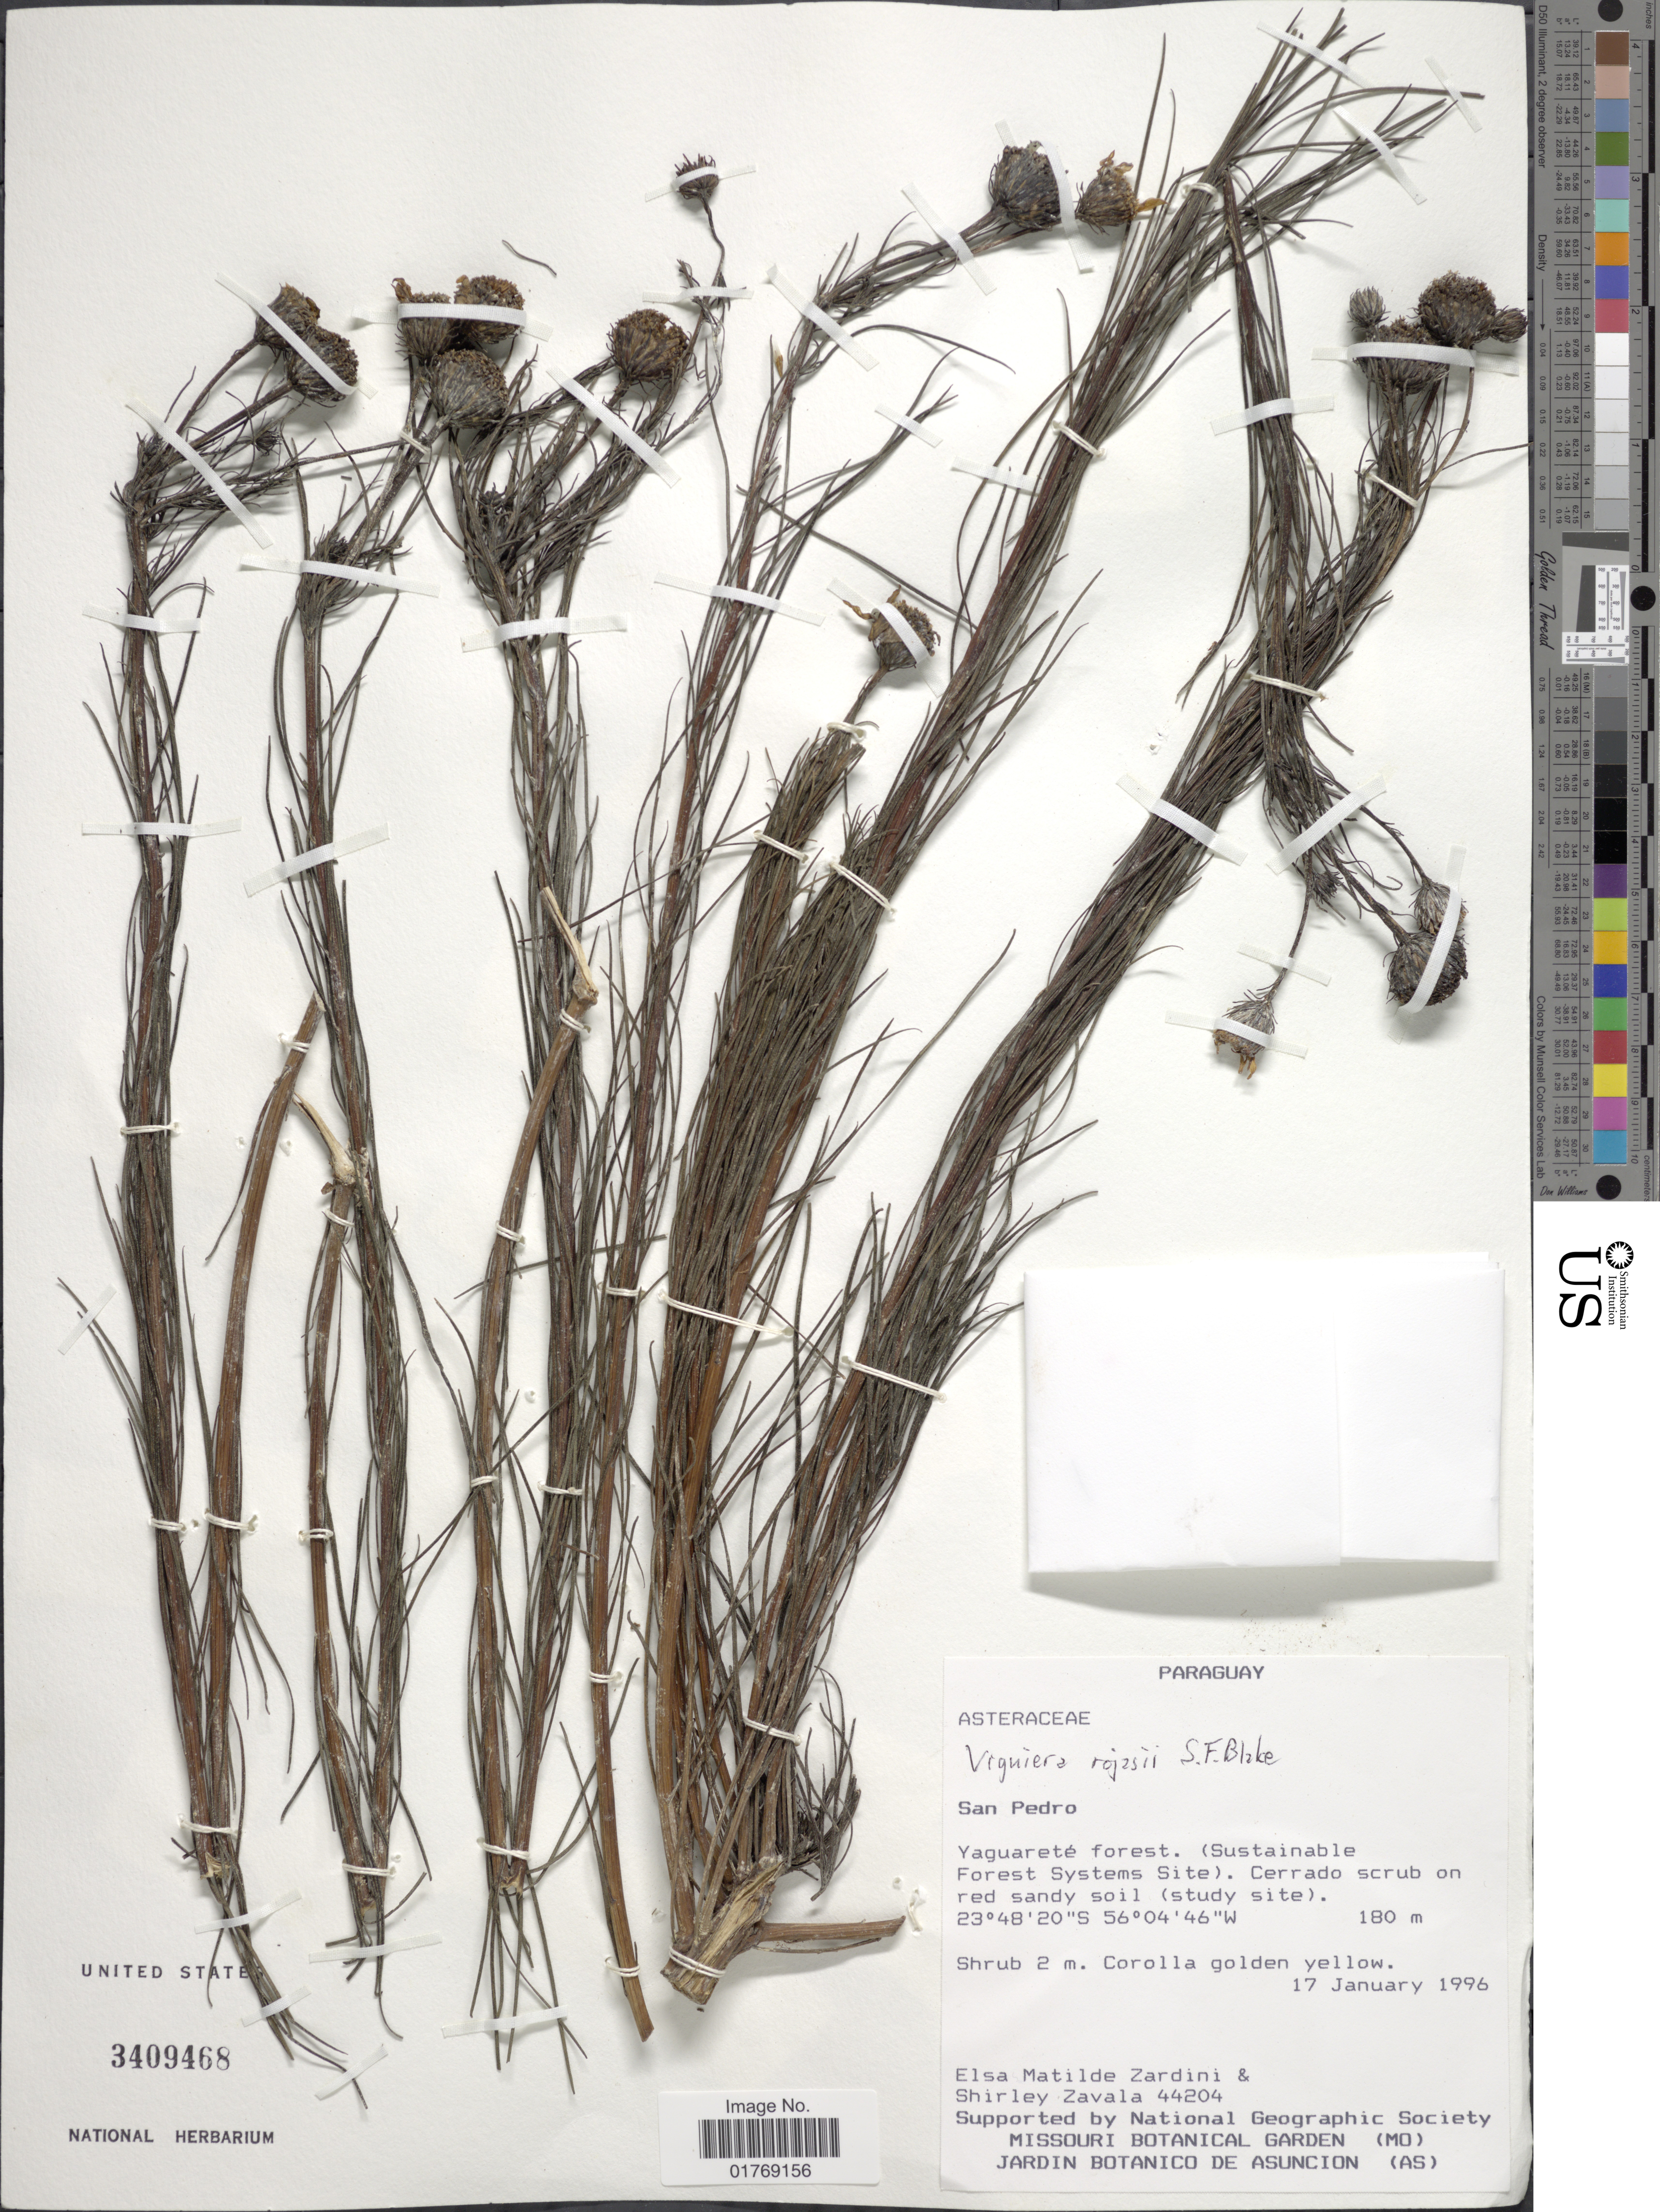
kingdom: Plantae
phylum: Tracheophyta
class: Magnoliopsida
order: Asterales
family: Asteraceae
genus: Viguiera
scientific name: Viguiera rojasii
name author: Blake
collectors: E. M. Zardini & S. Zavala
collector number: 44204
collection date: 1996-01-17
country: Paraguay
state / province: San Pedro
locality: San Pedro. Yaguareté forest. (Sustainable Forest Systems Site)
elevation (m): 180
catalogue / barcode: US 3409468